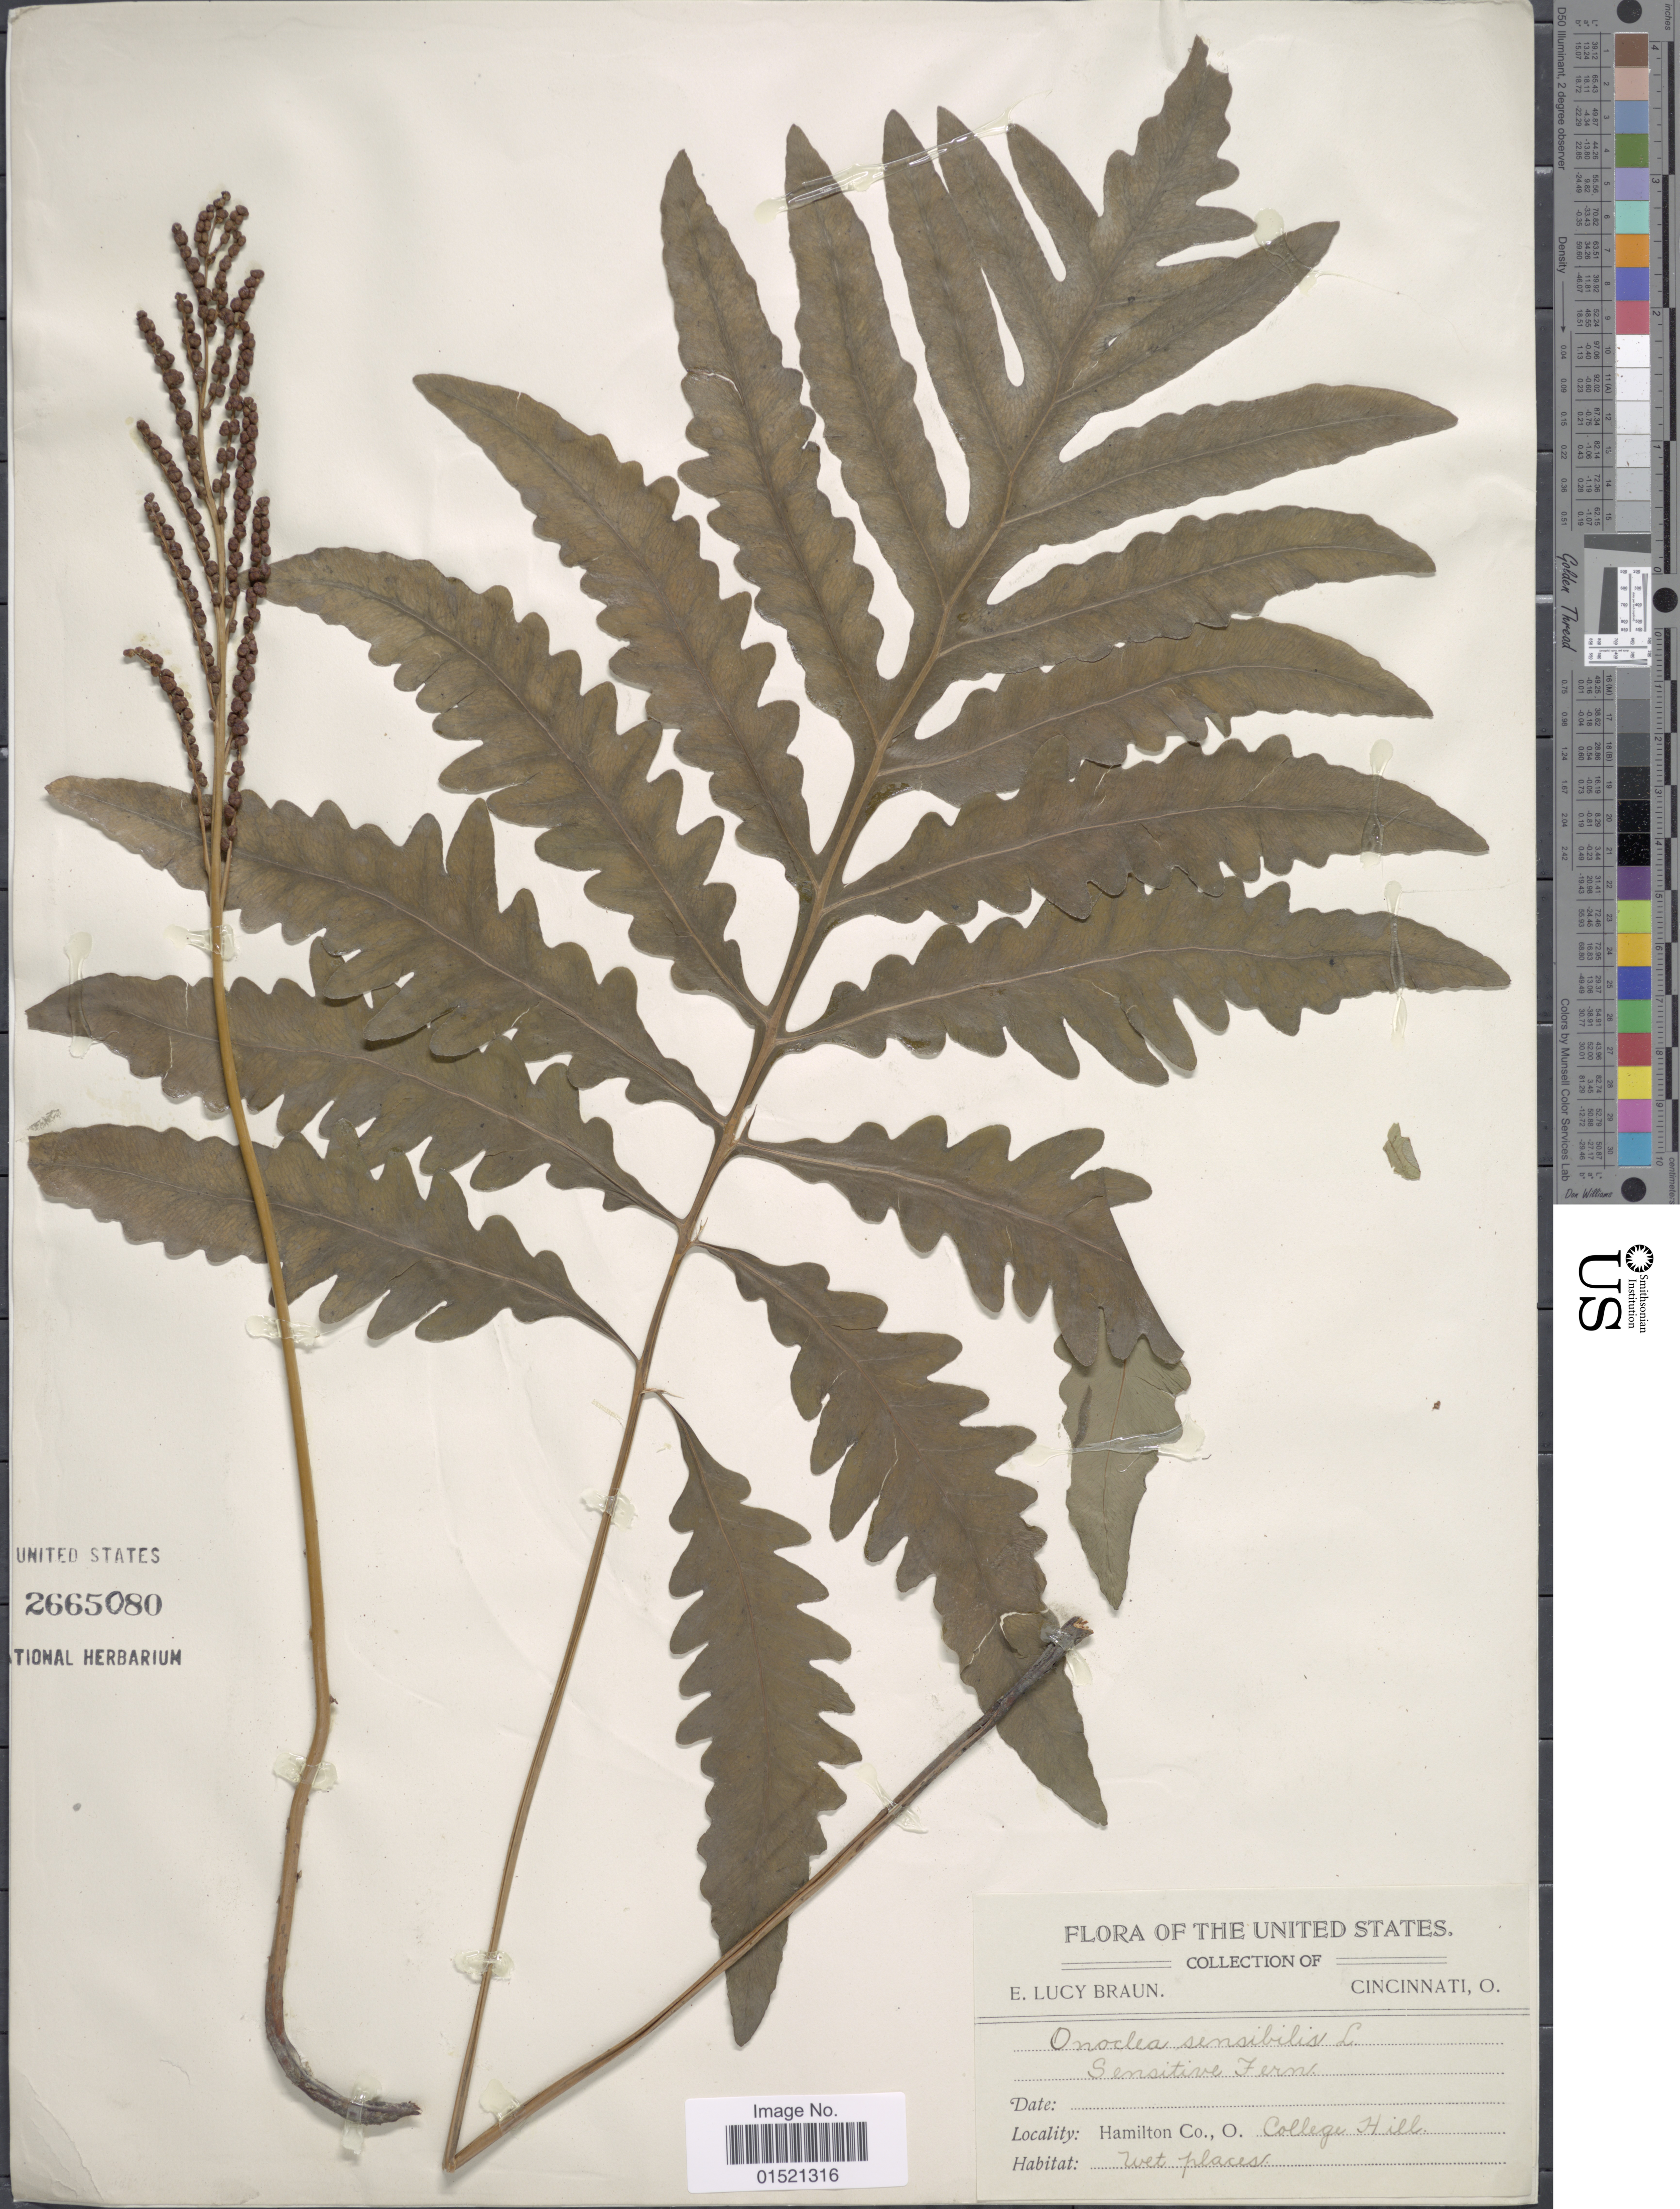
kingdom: Plantae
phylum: Tracheophyta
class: Polypodiopsida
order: Polypodiales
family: Onocleaceae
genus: Onoclea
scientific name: Onoclea sensibilis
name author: L.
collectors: E. L. Braun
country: United States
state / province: Ohio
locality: Hamilton Co., O. College Hill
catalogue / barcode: US 2665080